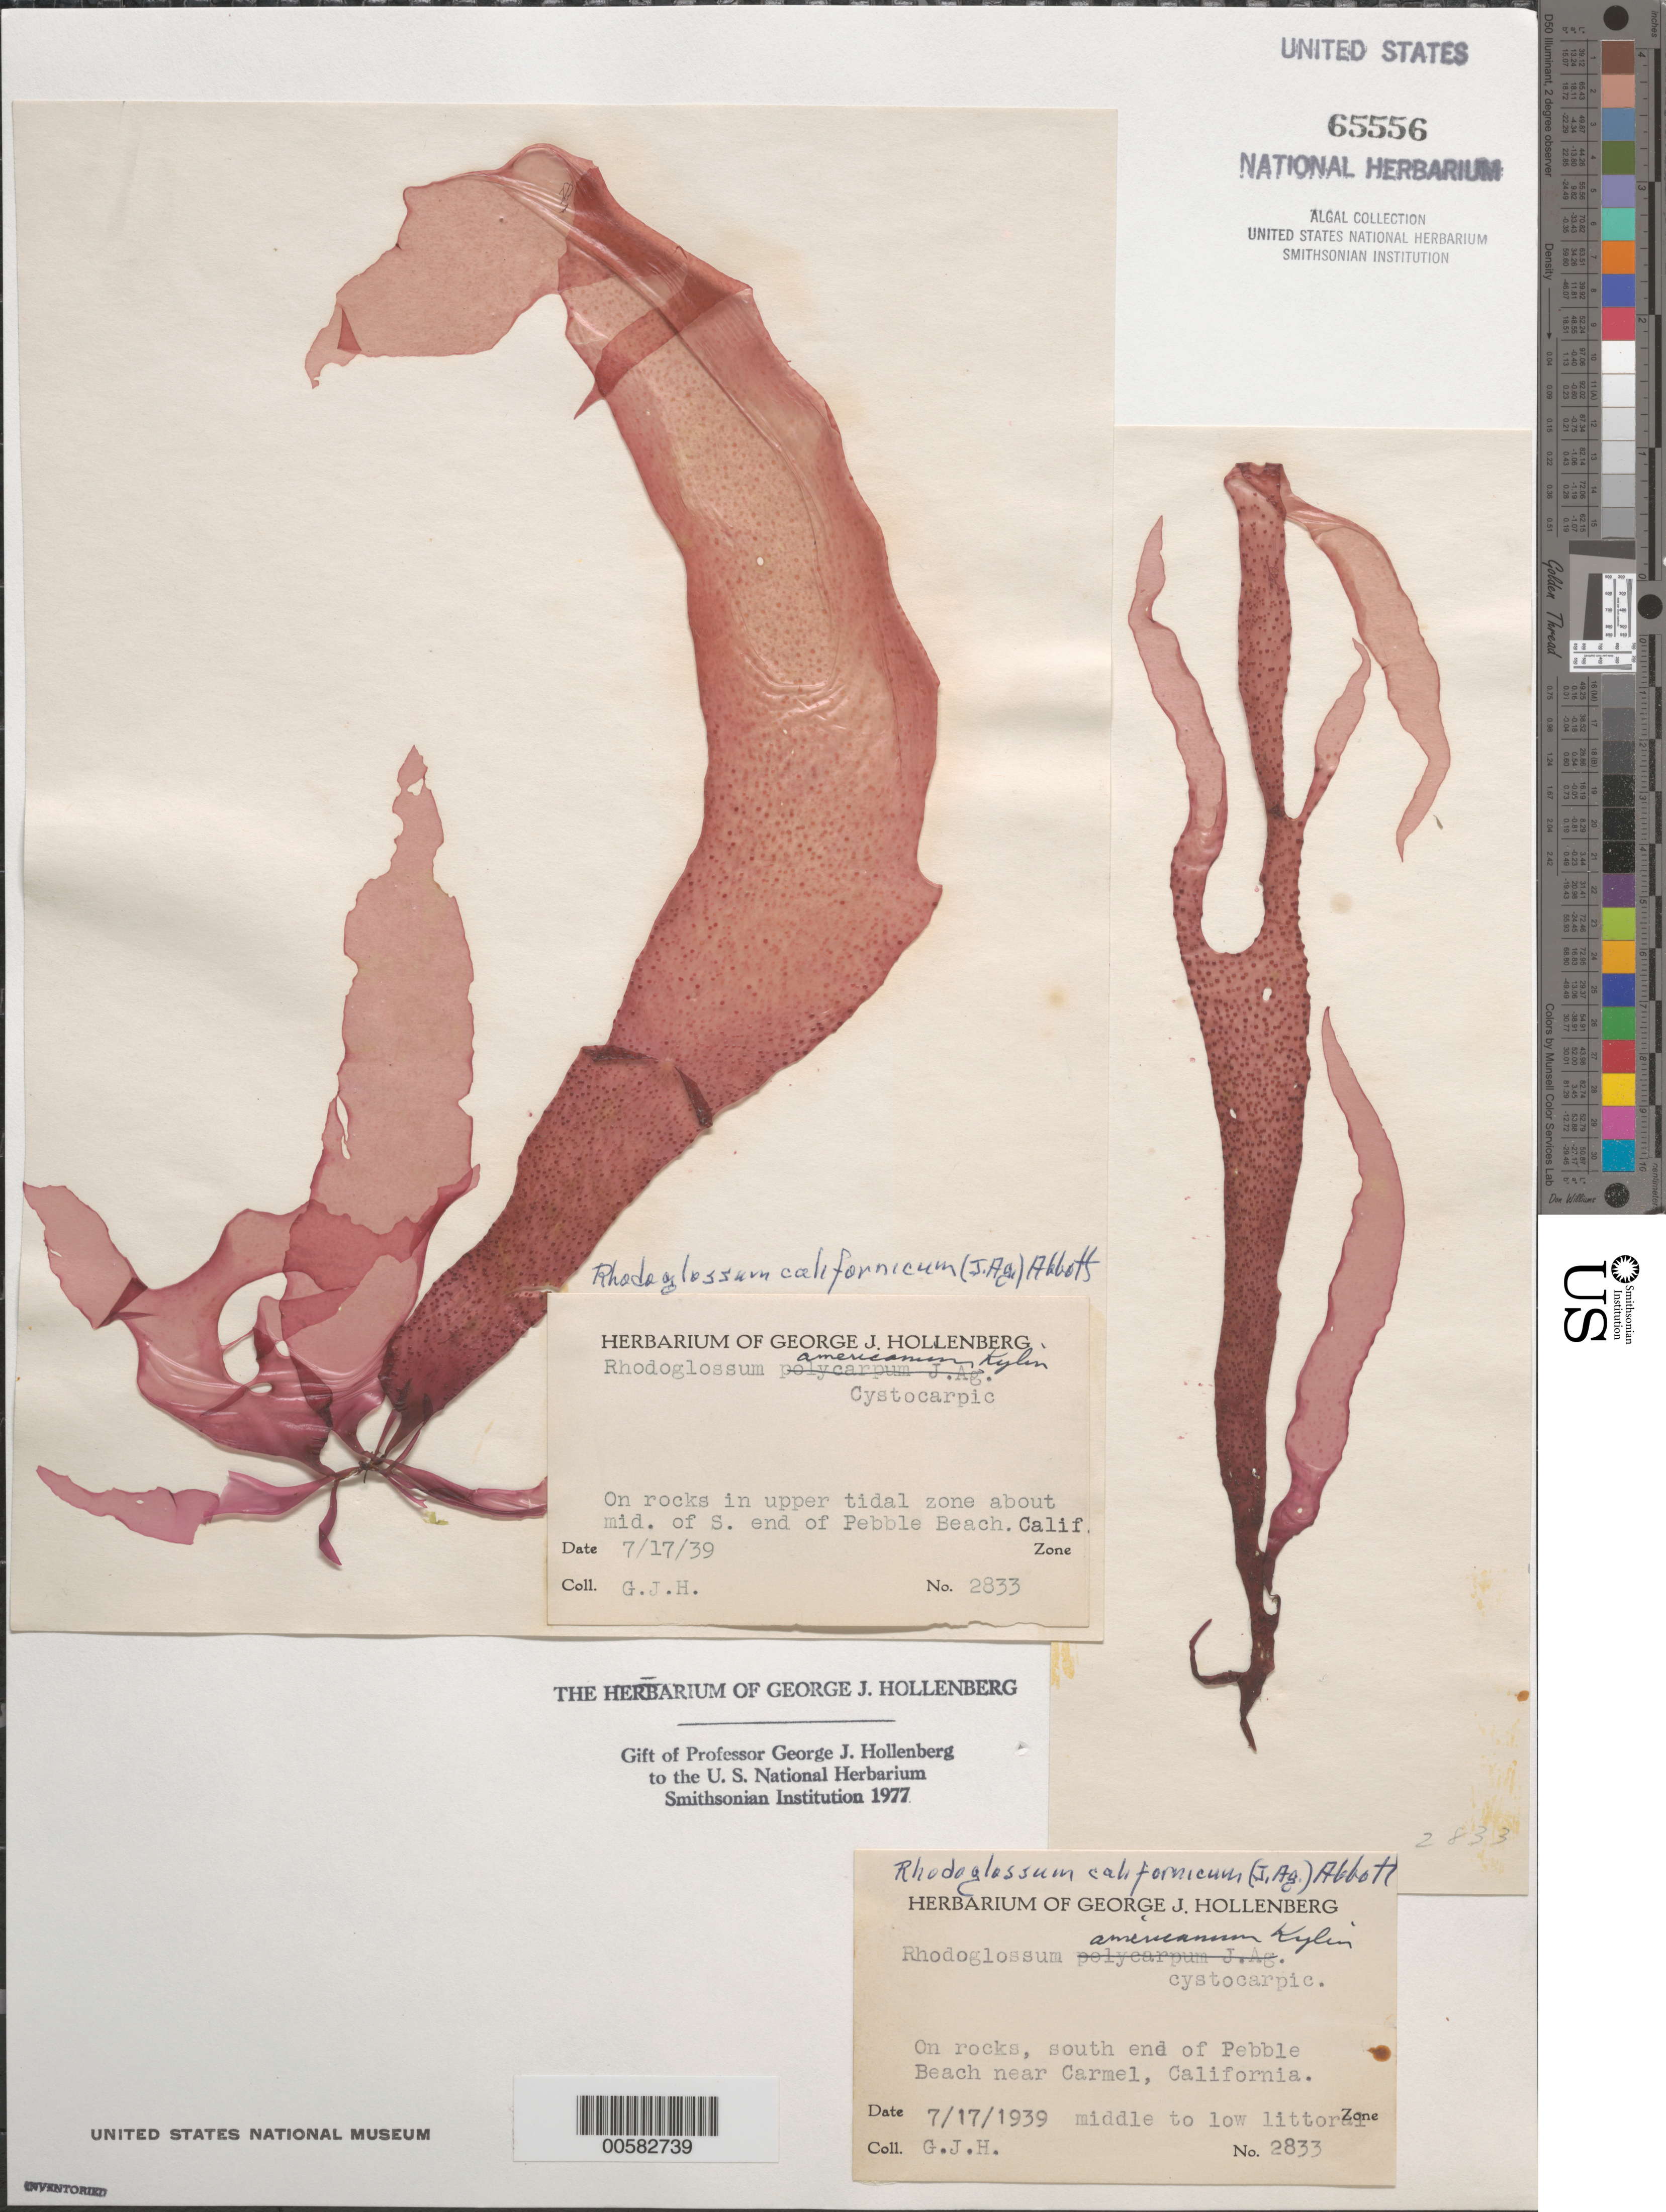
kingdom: Plantae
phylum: Rhodophyta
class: Florideophyceae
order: Gigartinales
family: Gigartinaceae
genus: Mazzaella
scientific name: Mazzaella californica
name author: (J. Agardh) G. De Toni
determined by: Algae name updating Project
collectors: G. Hollenberg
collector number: GJH 2833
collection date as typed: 17 Jul 1939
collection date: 1939-07-17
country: United States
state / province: California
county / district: Monterey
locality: Pebble Beach, near Carmel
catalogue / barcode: US 65556